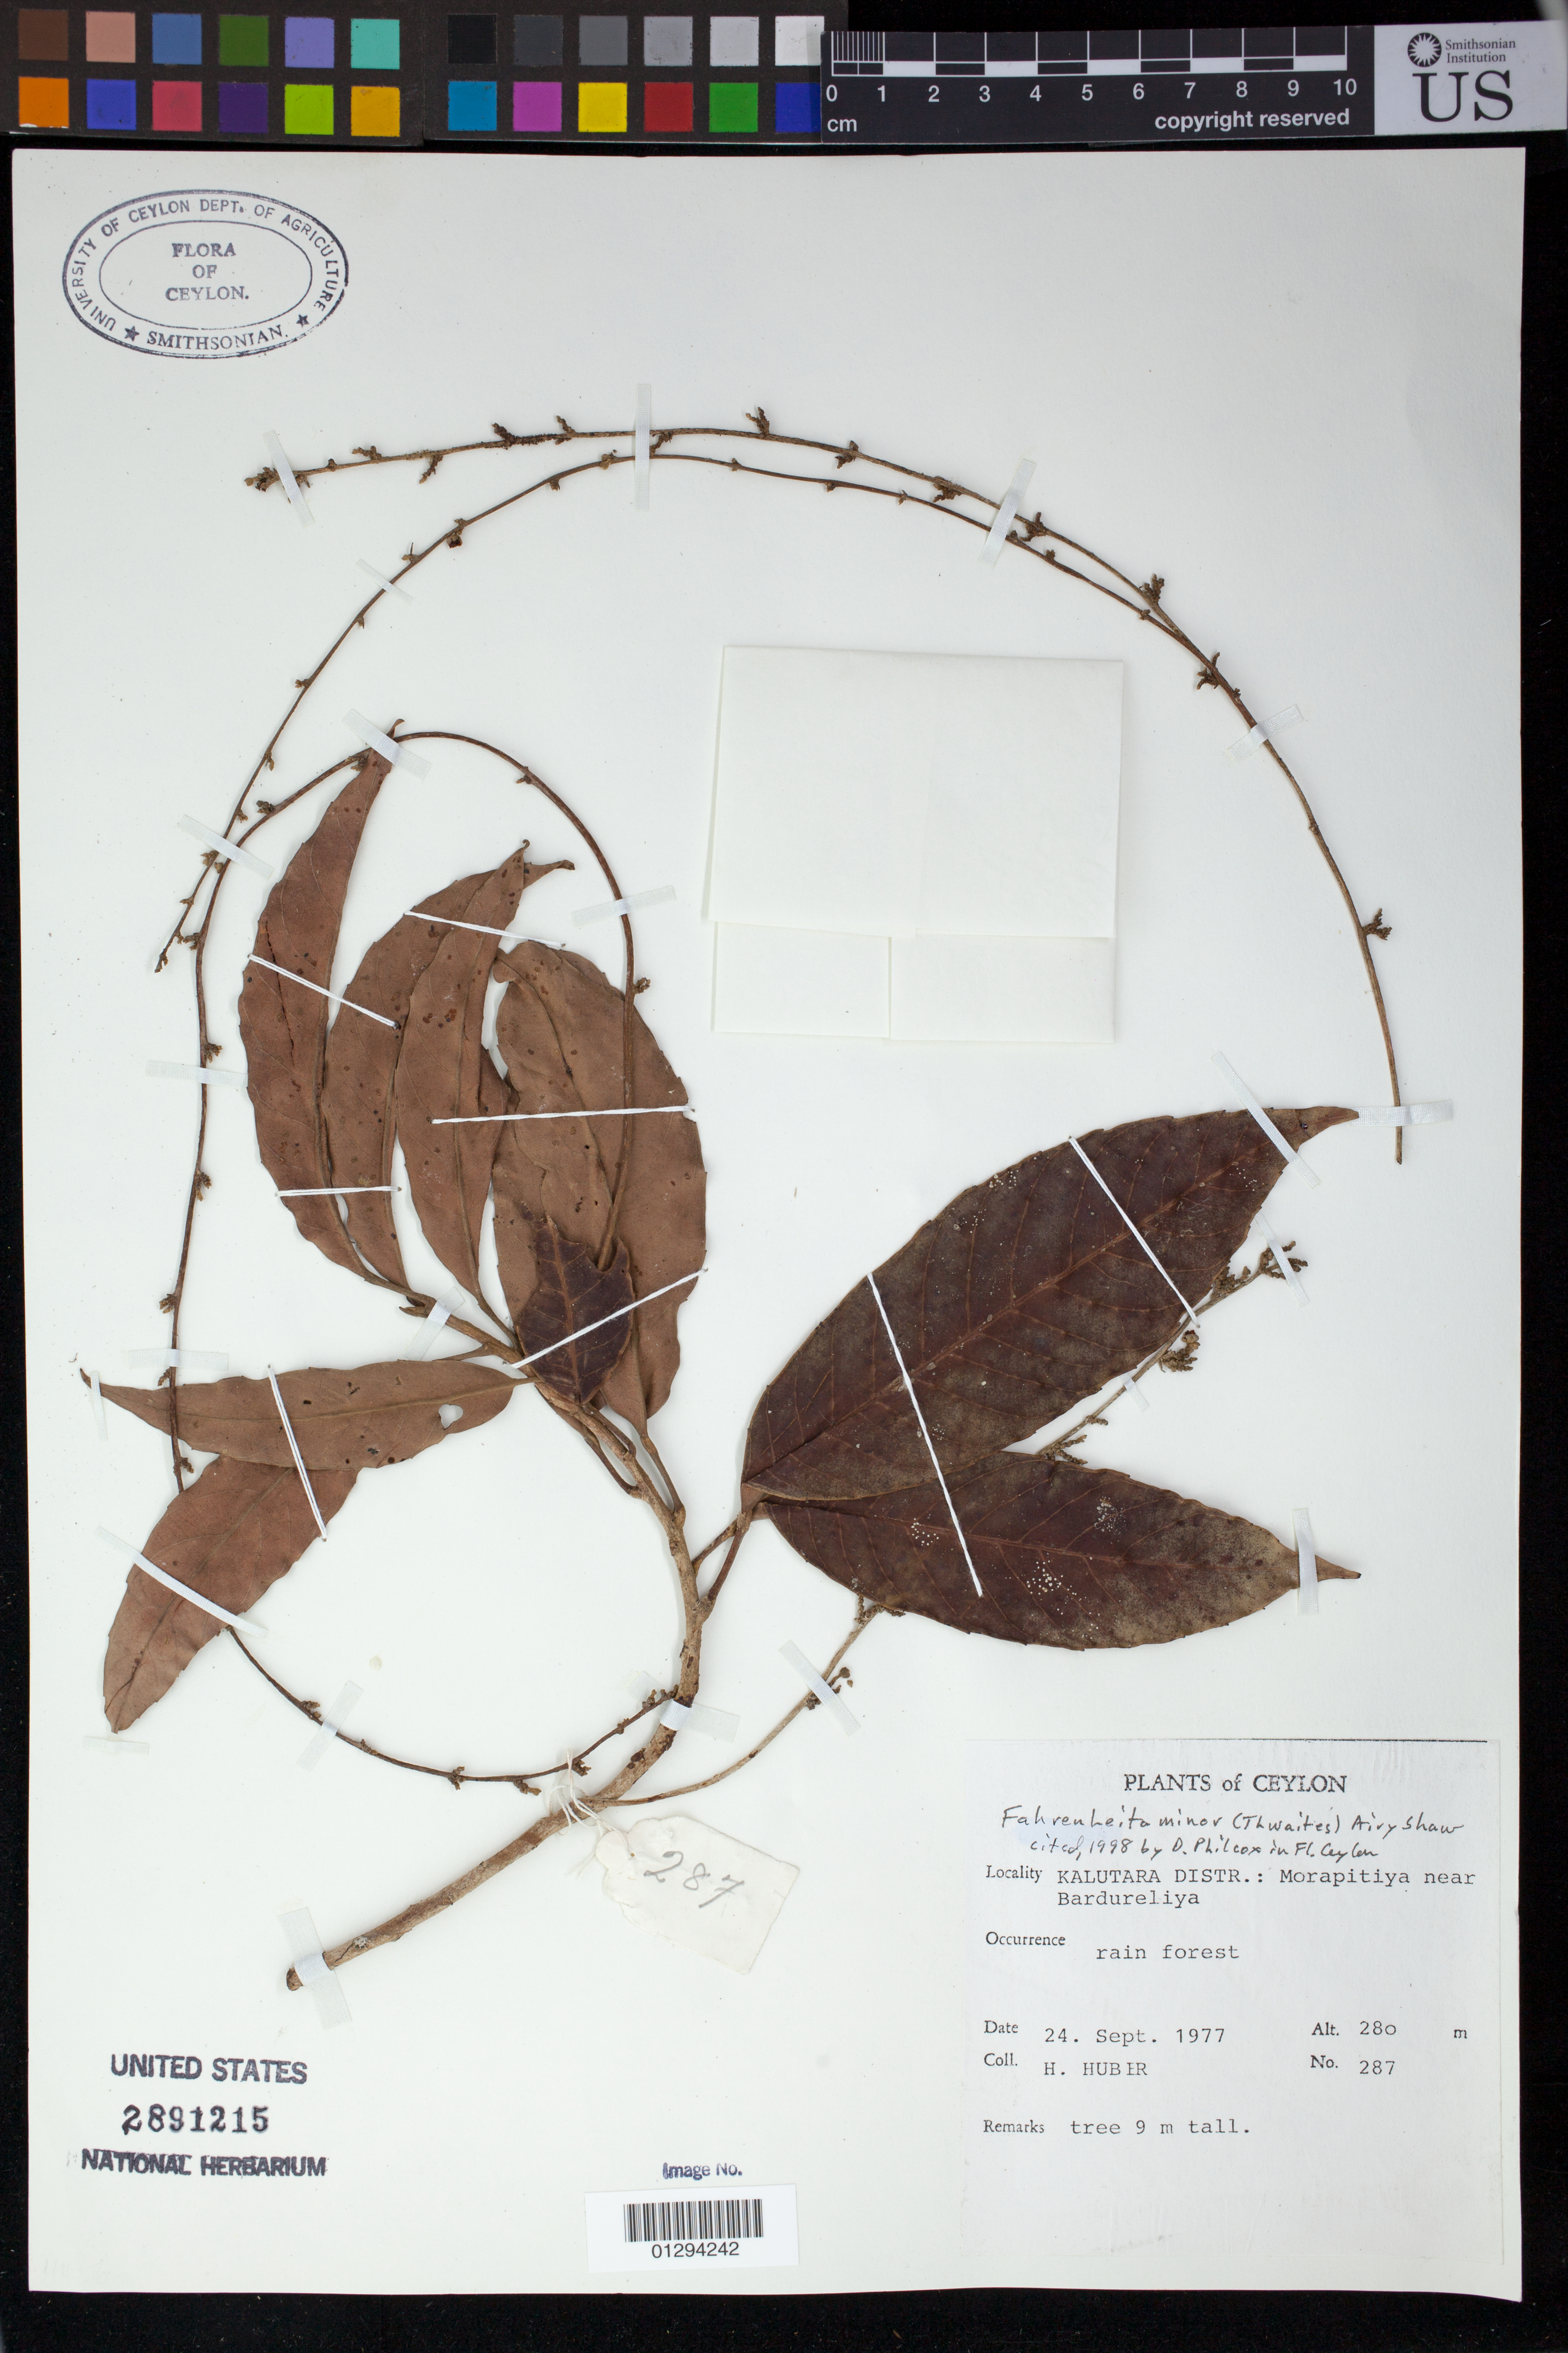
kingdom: Plantae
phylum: Tracheophyta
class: Magnoliopsida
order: Malpighiales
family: Euphorbiaceae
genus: Fahrenheitia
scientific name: Fahrenheitia minor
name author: (Thwaites) Airy Shaw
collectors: H. F. Huber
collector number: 287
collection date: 1977-09-24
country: Sri Lanka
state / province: Western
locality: KALUTARA DISTR.: Morapitiya near Bardureliya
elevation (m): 280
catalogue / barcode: US 2891215